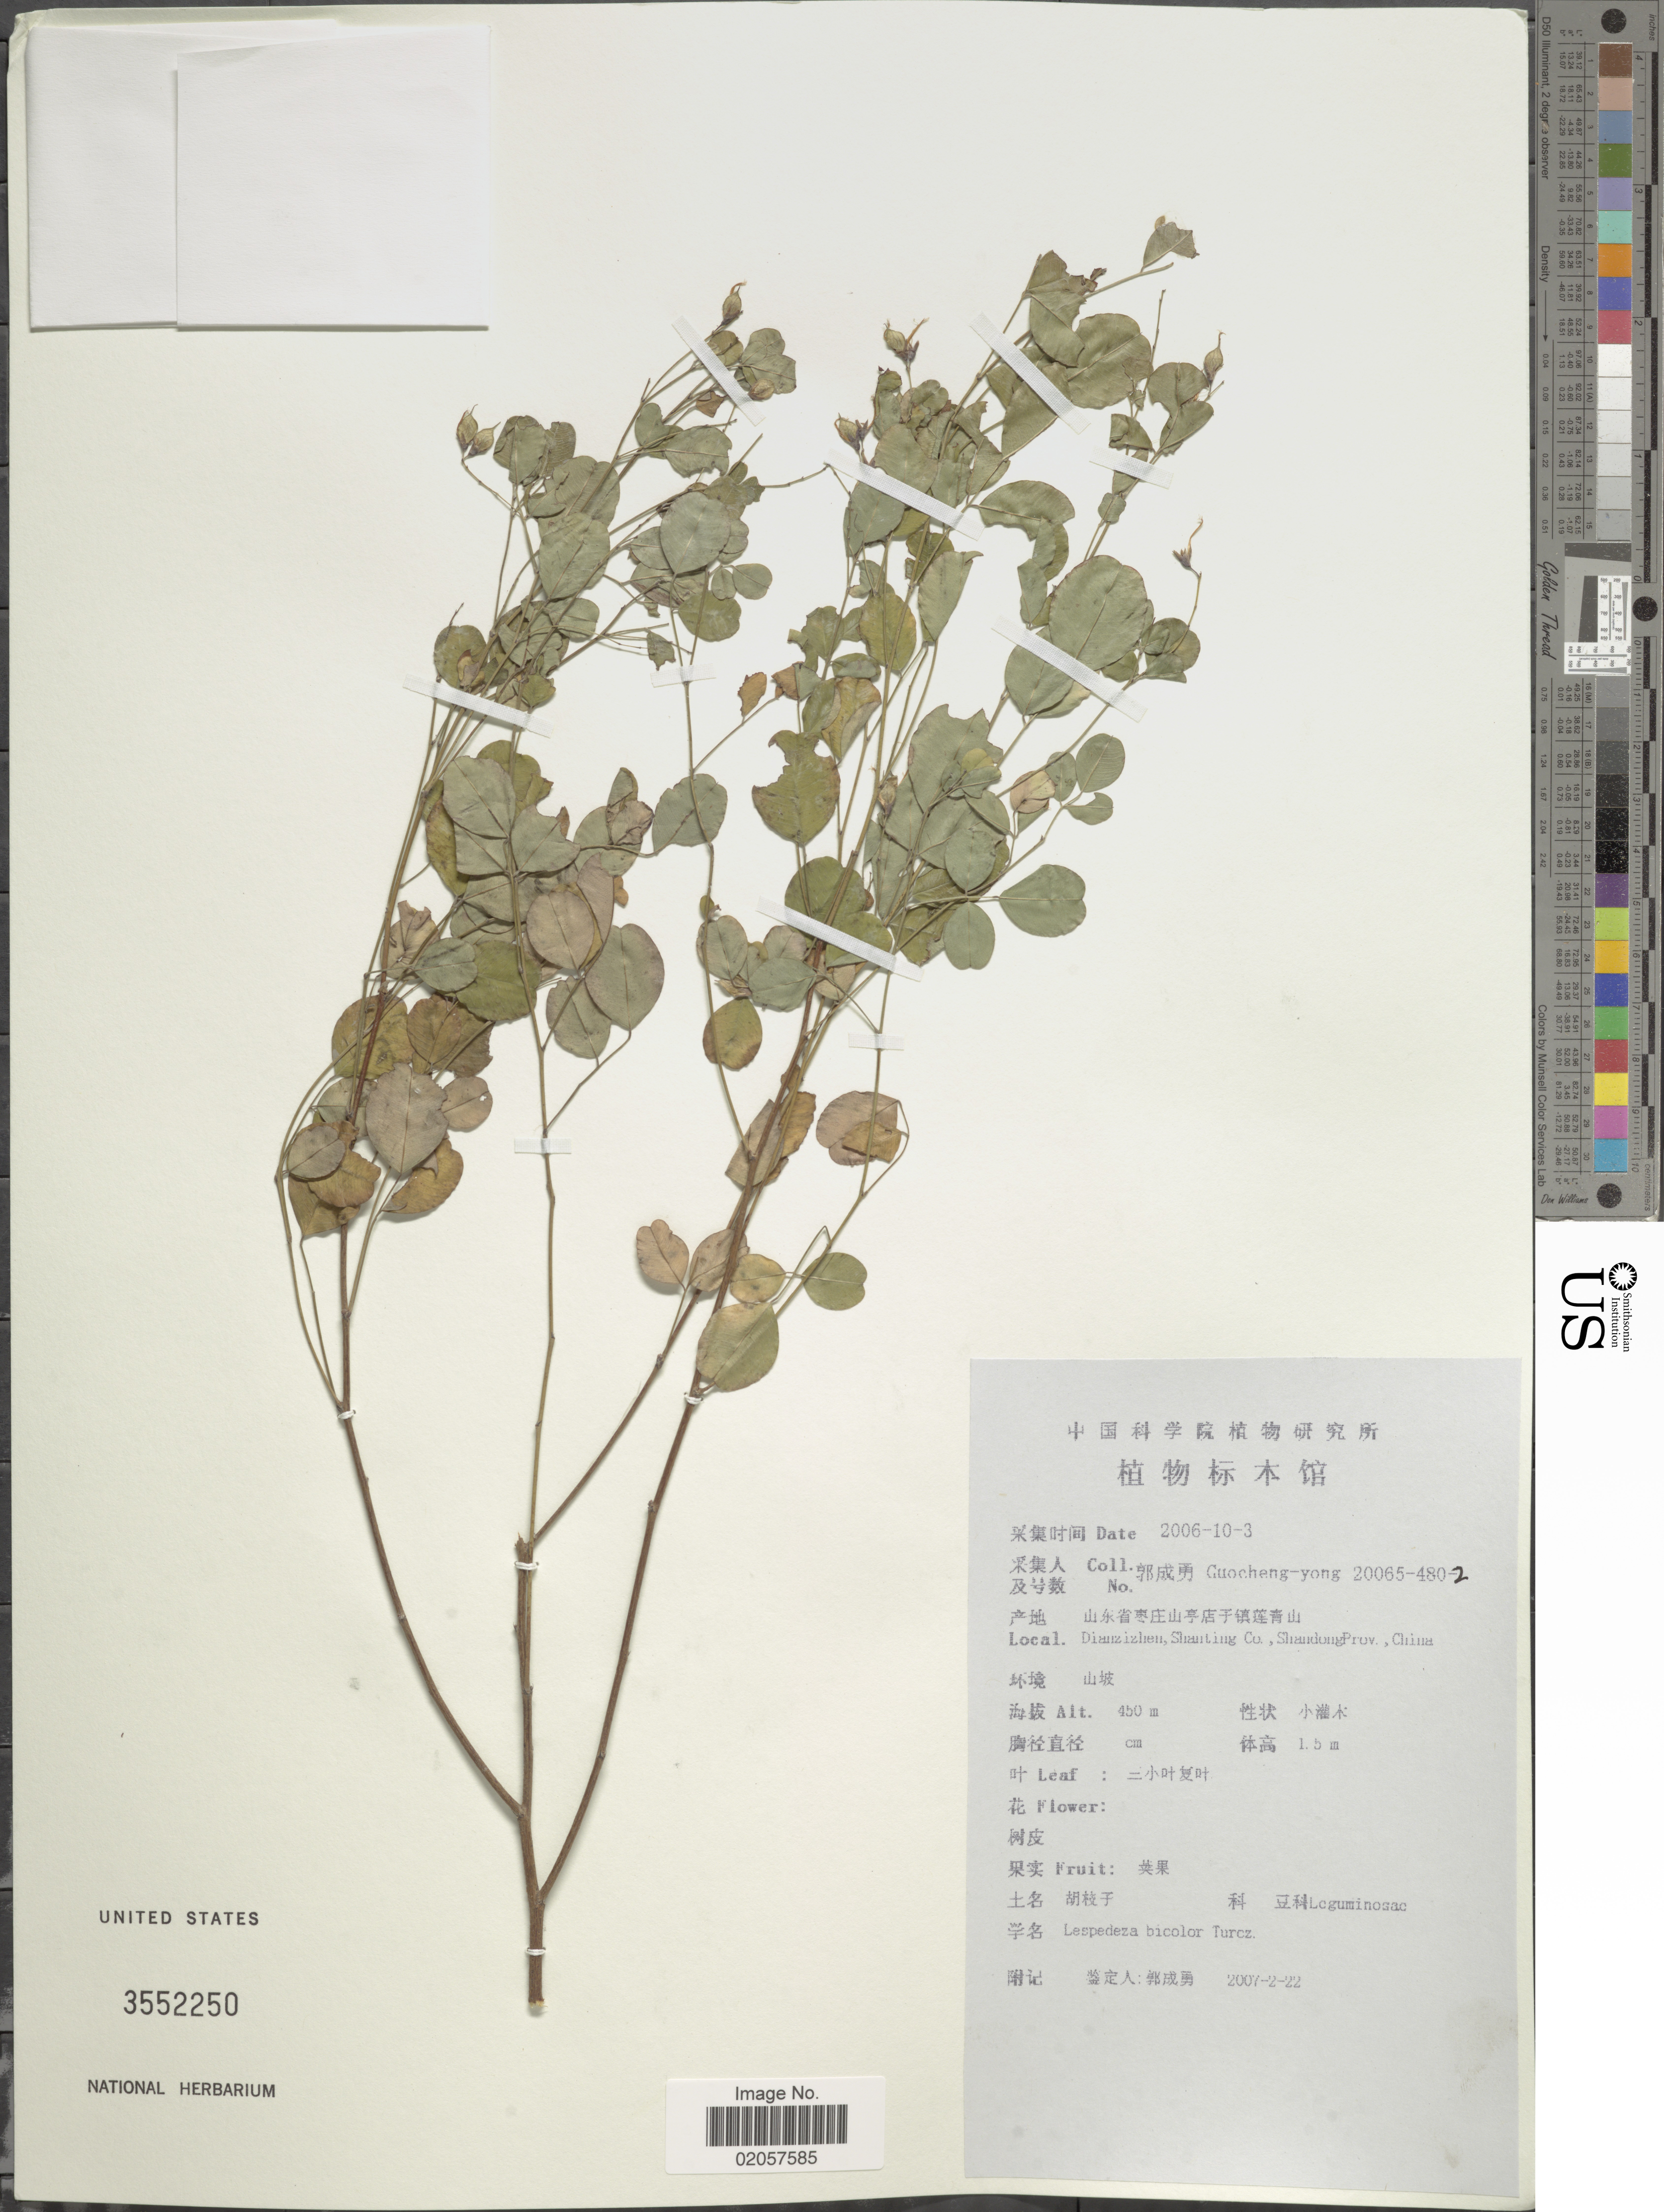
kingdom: Plantae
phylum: Tracheophyta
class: Magnoliopsida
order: Fabales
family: Fabaceae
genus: Lespedeza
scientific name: Lespedeza bicolor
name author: Turcz.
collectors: Guo cheng-yong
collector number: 200654802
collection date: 2006-03-10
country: China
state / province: Shandong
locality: Datianzhuangzhen, Shanting Co., Shandong Prov., China.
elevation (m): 450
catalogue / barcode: US 3552250